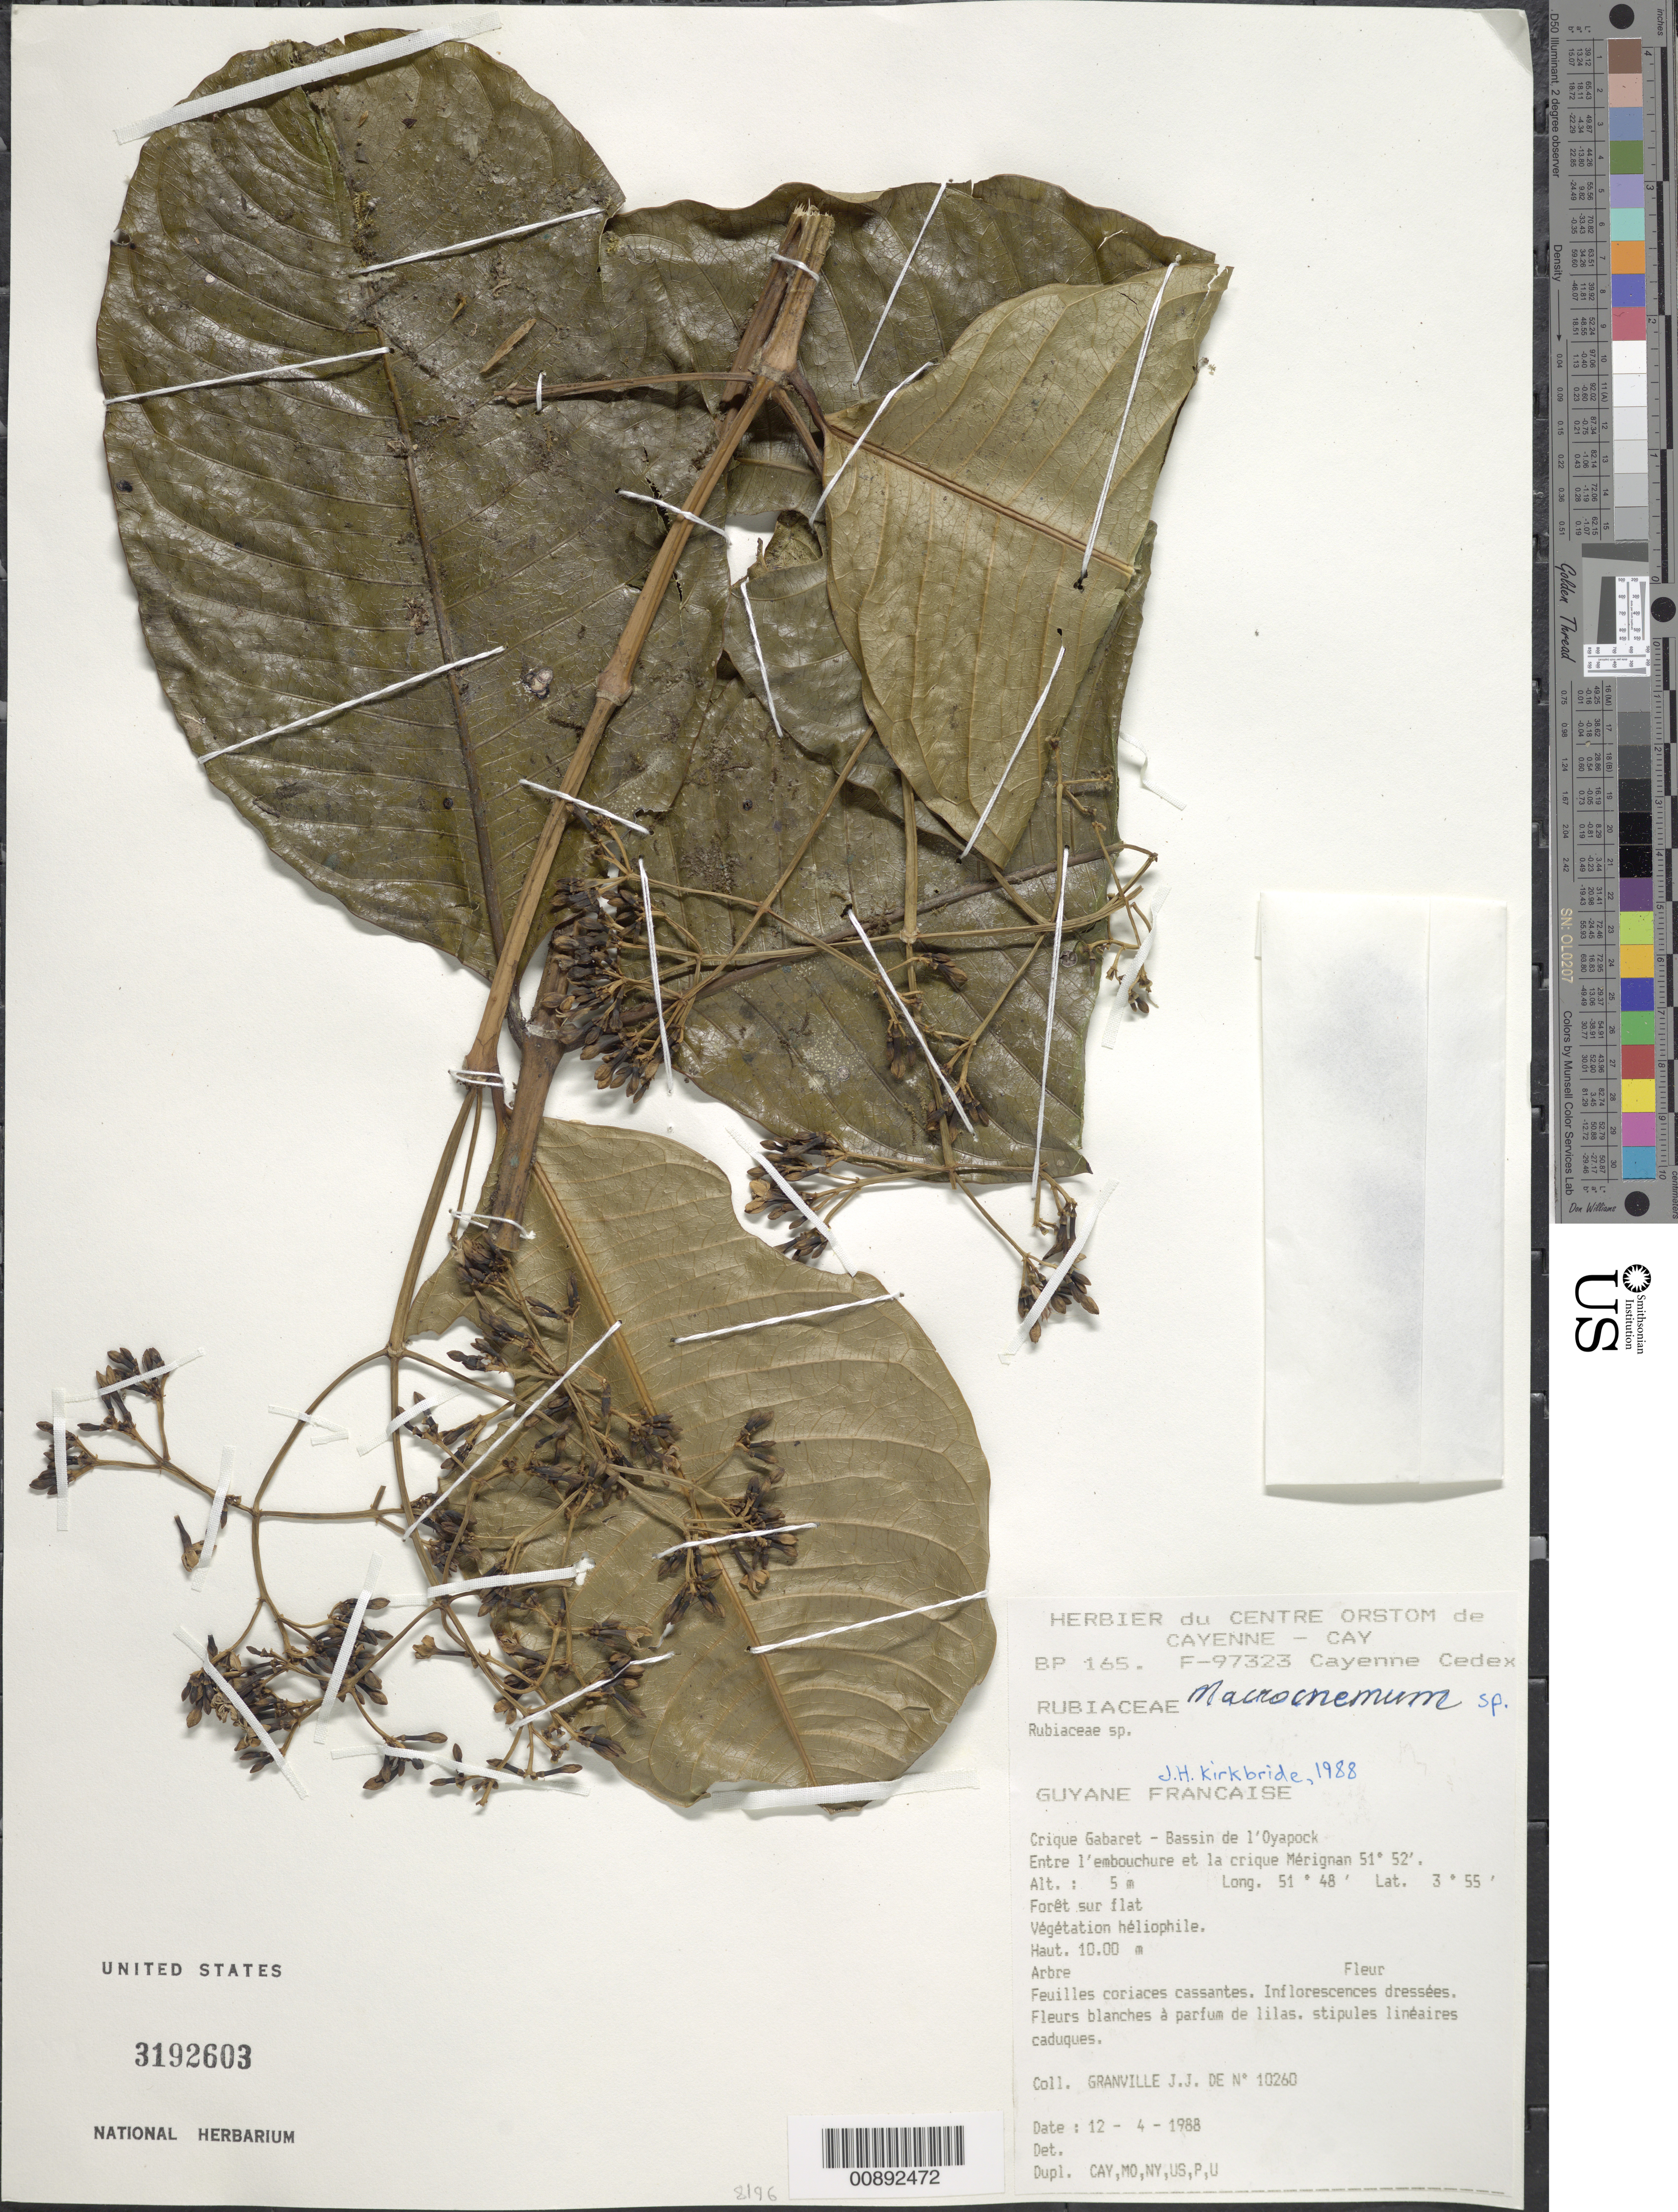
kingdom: Plantae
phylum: Tracheophyta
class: Magnoliopsida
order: Gentianales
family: Rubiaceae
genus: Macrocnemum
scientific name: Macrocnemum sp. nov.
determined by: Kirkbride, J. H.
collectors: J.-J. de Granville et al.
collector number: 10260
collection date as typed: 12-Apr-88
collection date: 1988-04-12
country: French Guiana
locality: Crique Gabaret, Bassin de l'Oyapock, entre l'embouchure et la crique Mérignan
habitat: Forêt sur flat, végétation héliophile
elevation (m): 5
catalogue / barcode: US 3192603